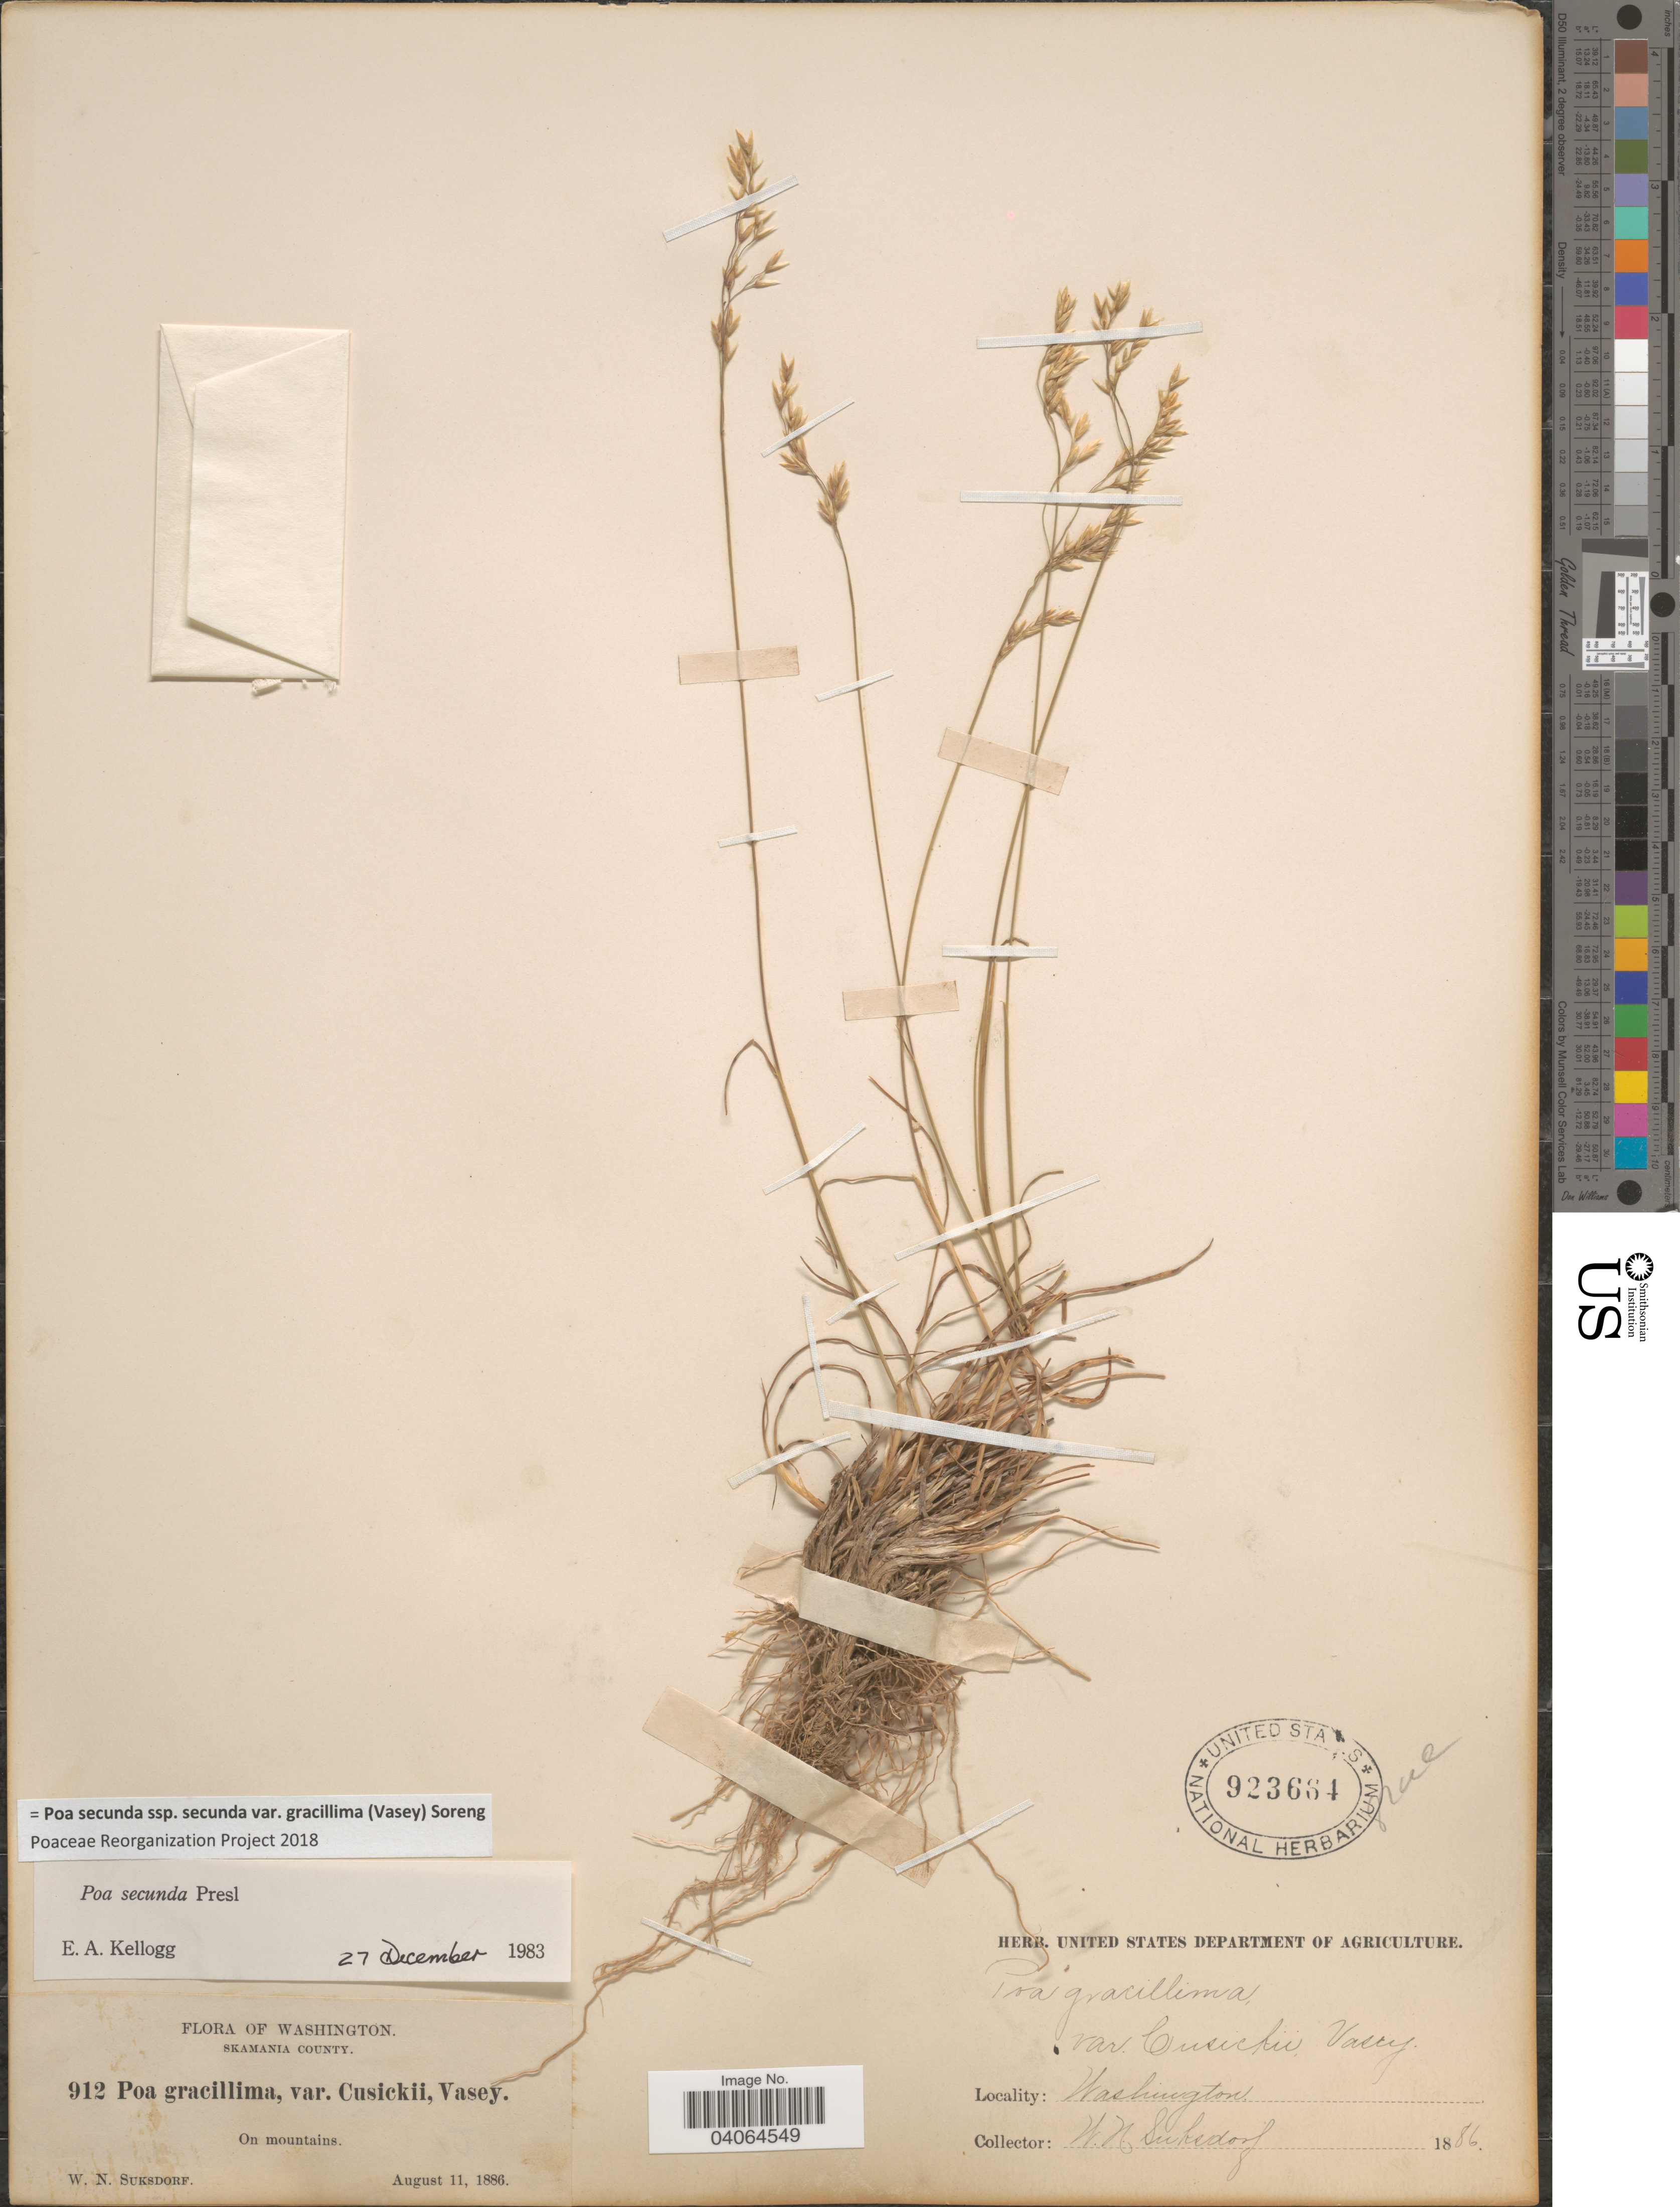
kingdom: Plantae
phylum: Tracheophyta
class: Liliopsida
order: Poales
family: Poaceae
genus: Poa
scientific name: Poa secunda subsp. secunda var. gracillima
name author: (Vasey) Soreng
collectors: W. N. Suksdorf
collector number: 912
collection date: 1886-08-11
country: United States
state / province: Washington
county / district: Skamania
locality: Skamania County. On mountains.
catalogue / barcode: US 923664